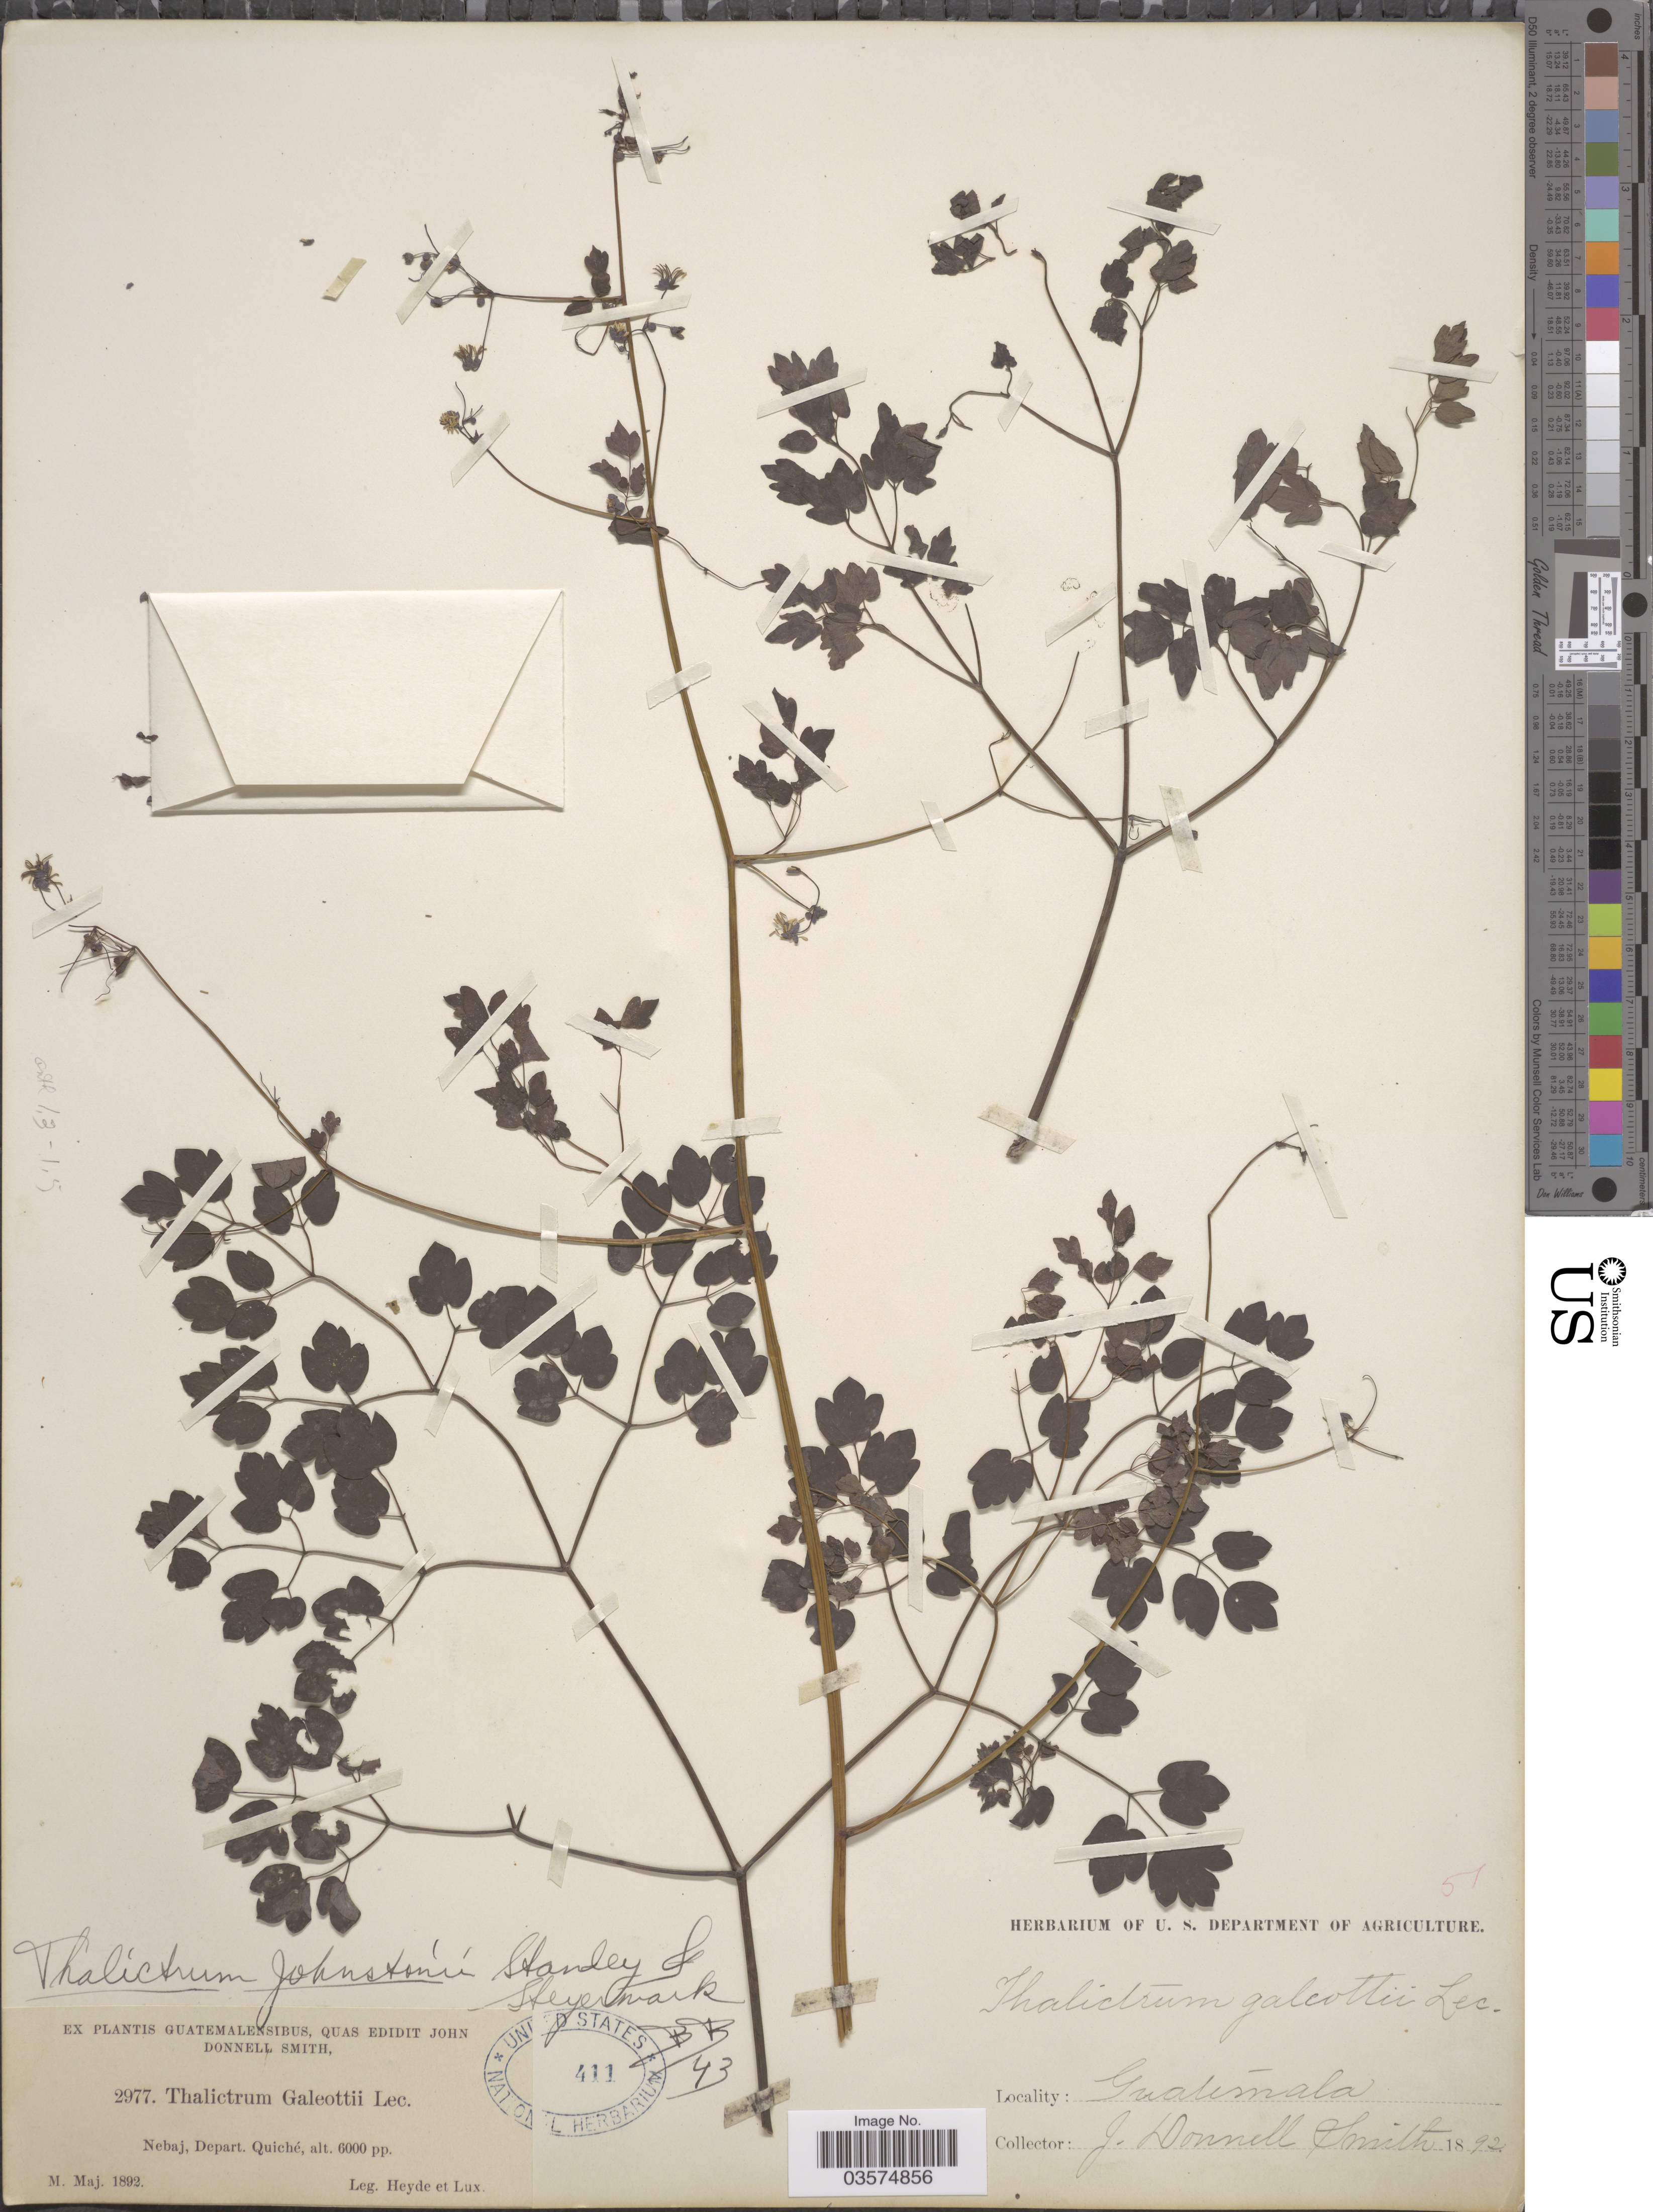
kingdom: Plantae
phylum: Tracheophyta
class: Magnoliopsida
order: Ranunculales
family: Ranunculaceae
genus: Thalictrum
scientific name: Thalictrum johnstonii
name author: Standl.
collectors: Heyde & Lux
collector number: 2977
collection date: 1892-05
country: Guatemala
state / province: El Quiche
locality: Nebaj, Depart. Quiché.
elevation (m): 1829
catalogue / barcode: US 411